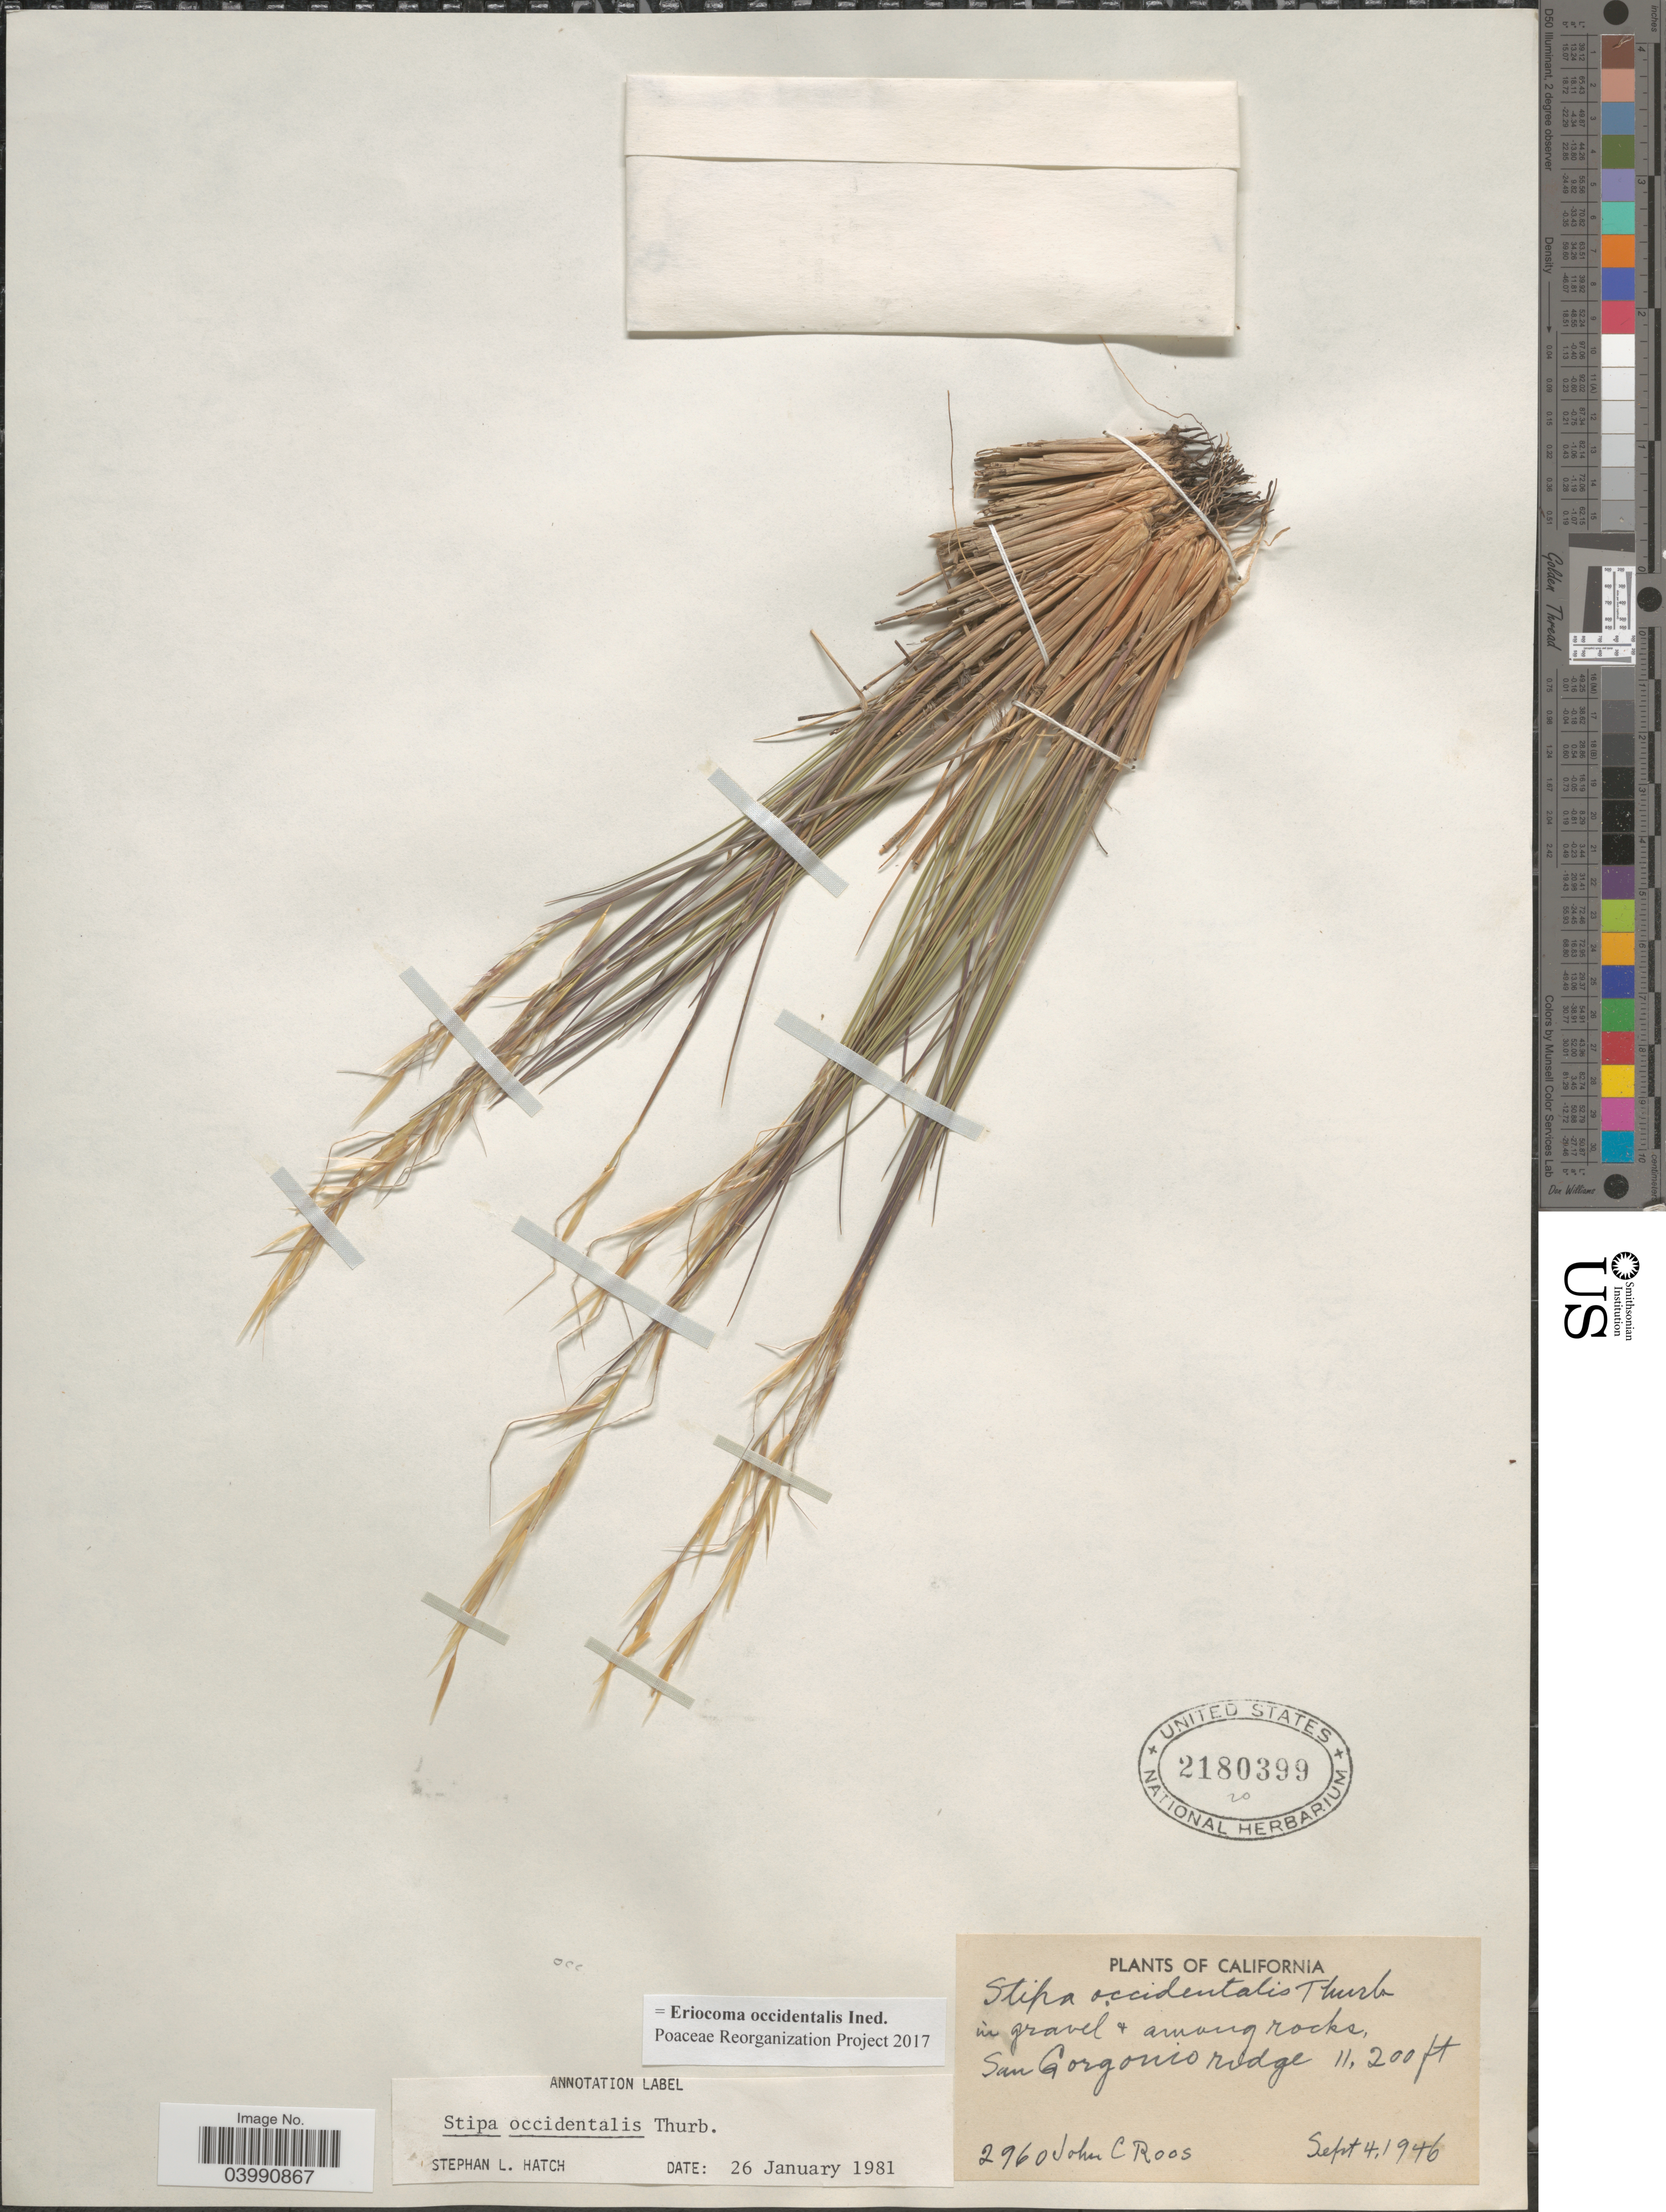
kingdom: Plantae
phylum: Tracheophyta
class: Liliopsida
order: Poales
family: Poaceae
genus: Eriocoma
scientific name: Eriocoma occidentalis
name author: (Thurb. ex S. Watson) Romasch.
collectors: J. C. Roos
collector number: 2960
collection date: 1946-09-04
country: United States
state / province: California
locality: San Gorgonio ridge.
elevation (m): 3414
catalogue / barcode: US 2180399